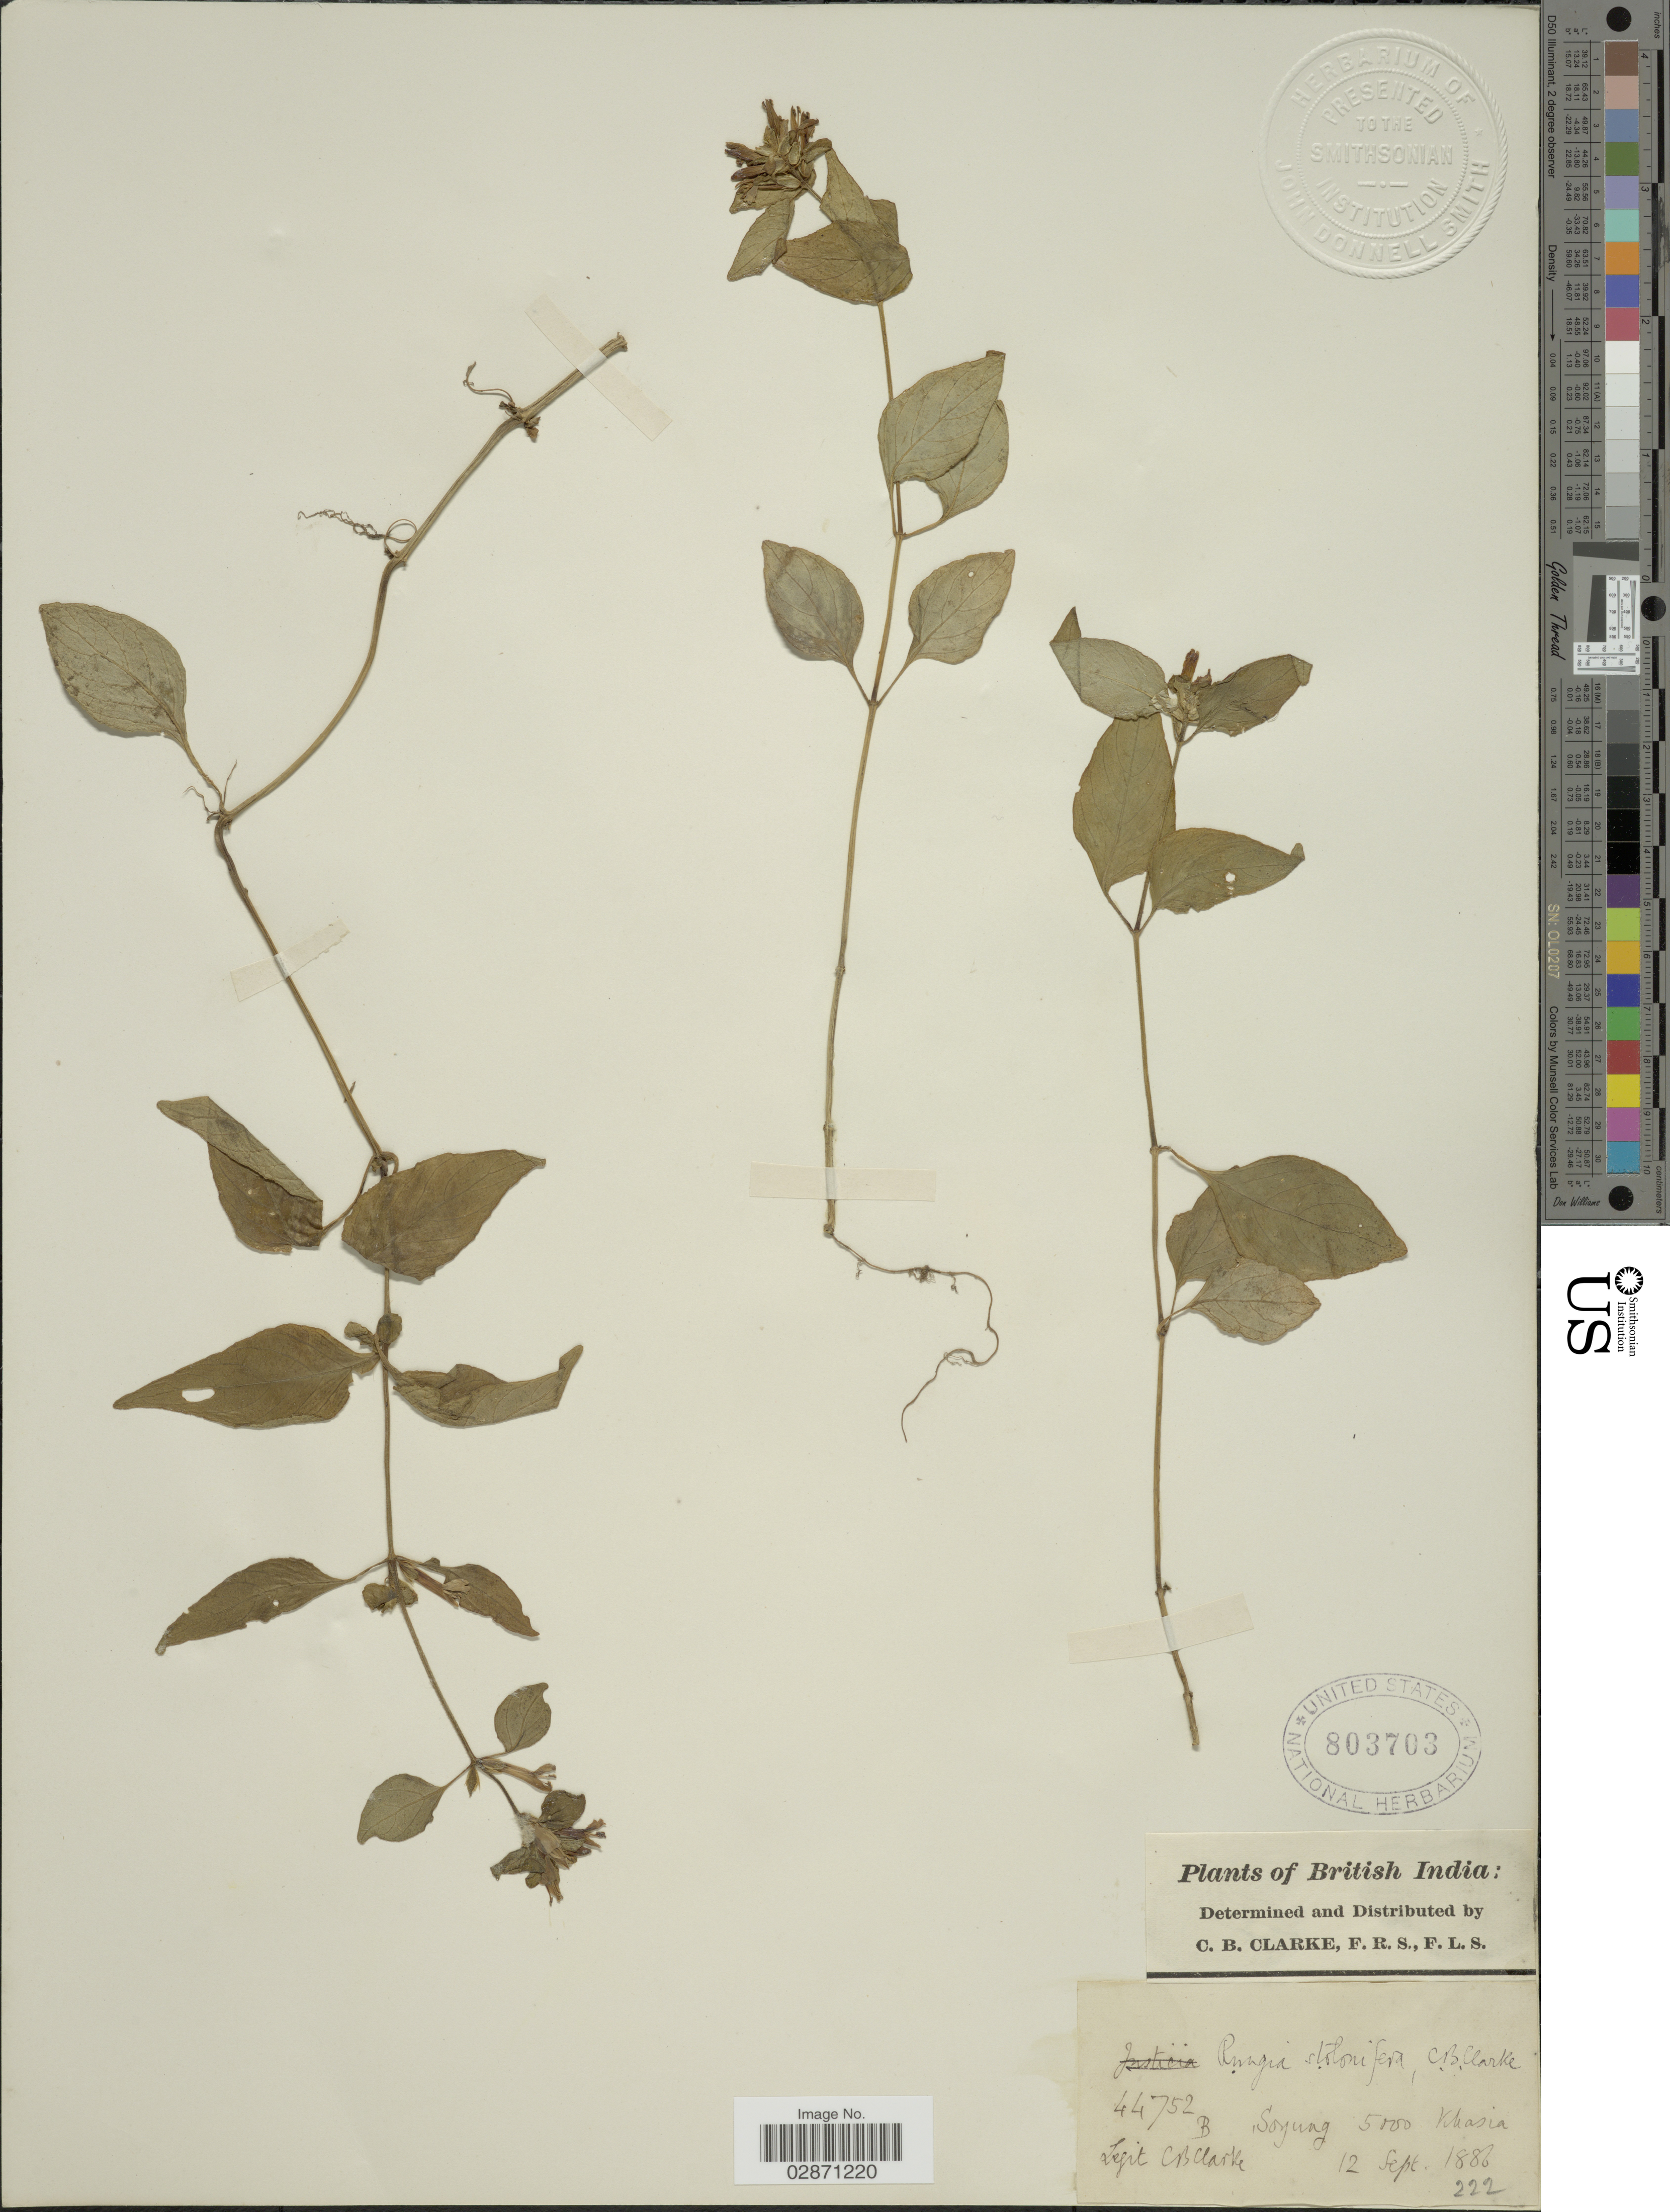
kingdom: Plantae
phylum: Tracheophyta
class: Magnoliopsida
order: Lamiales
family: Acanthaceae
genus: Rungia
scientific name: Rungia stolonifera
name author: C.B. Clarke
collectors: C. B. Clarke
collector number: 44752B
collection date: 1886-09-12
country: India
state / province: Meghalaya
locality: British India. Soyung. Khasia.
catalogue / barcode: US 803703